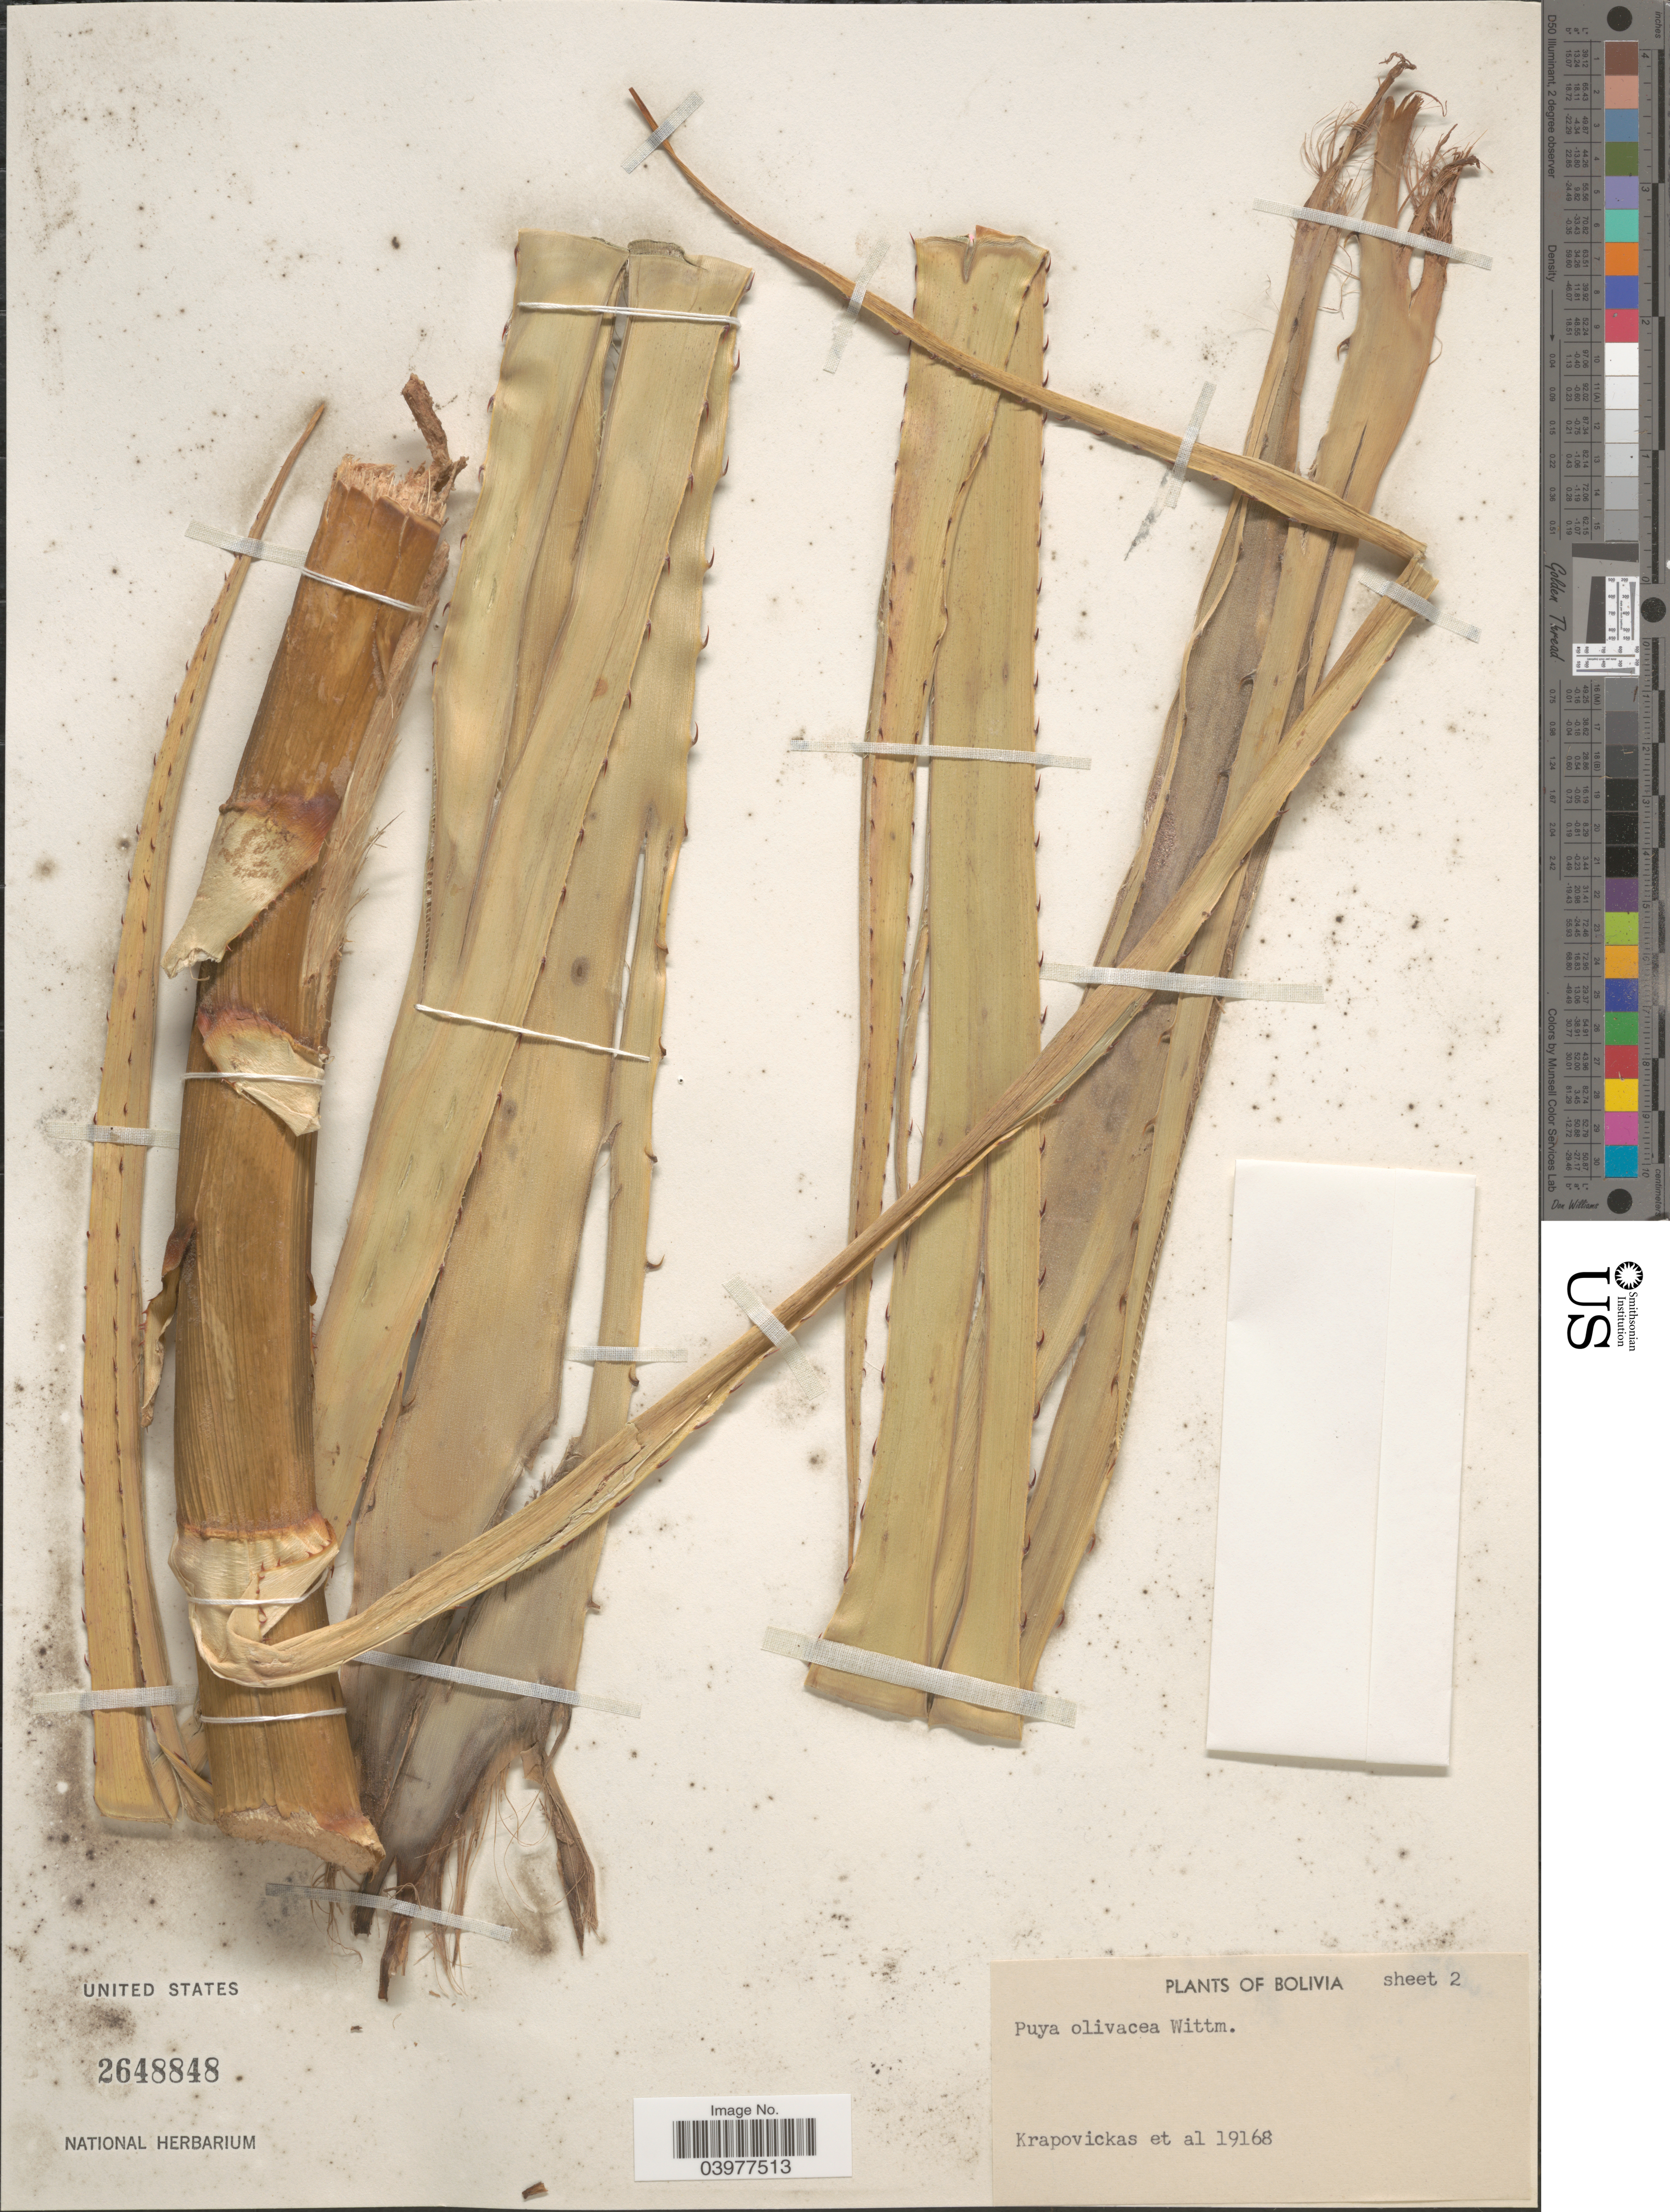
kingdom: Plantae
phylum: Tracheophyta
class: Liliopsida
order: Poales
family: Bromeliaceae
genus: Puya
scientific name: Puya olivacea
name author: Wittm.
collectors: Krapovickas & et al.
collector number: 19168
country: Bolivia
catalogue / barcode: US 2648848